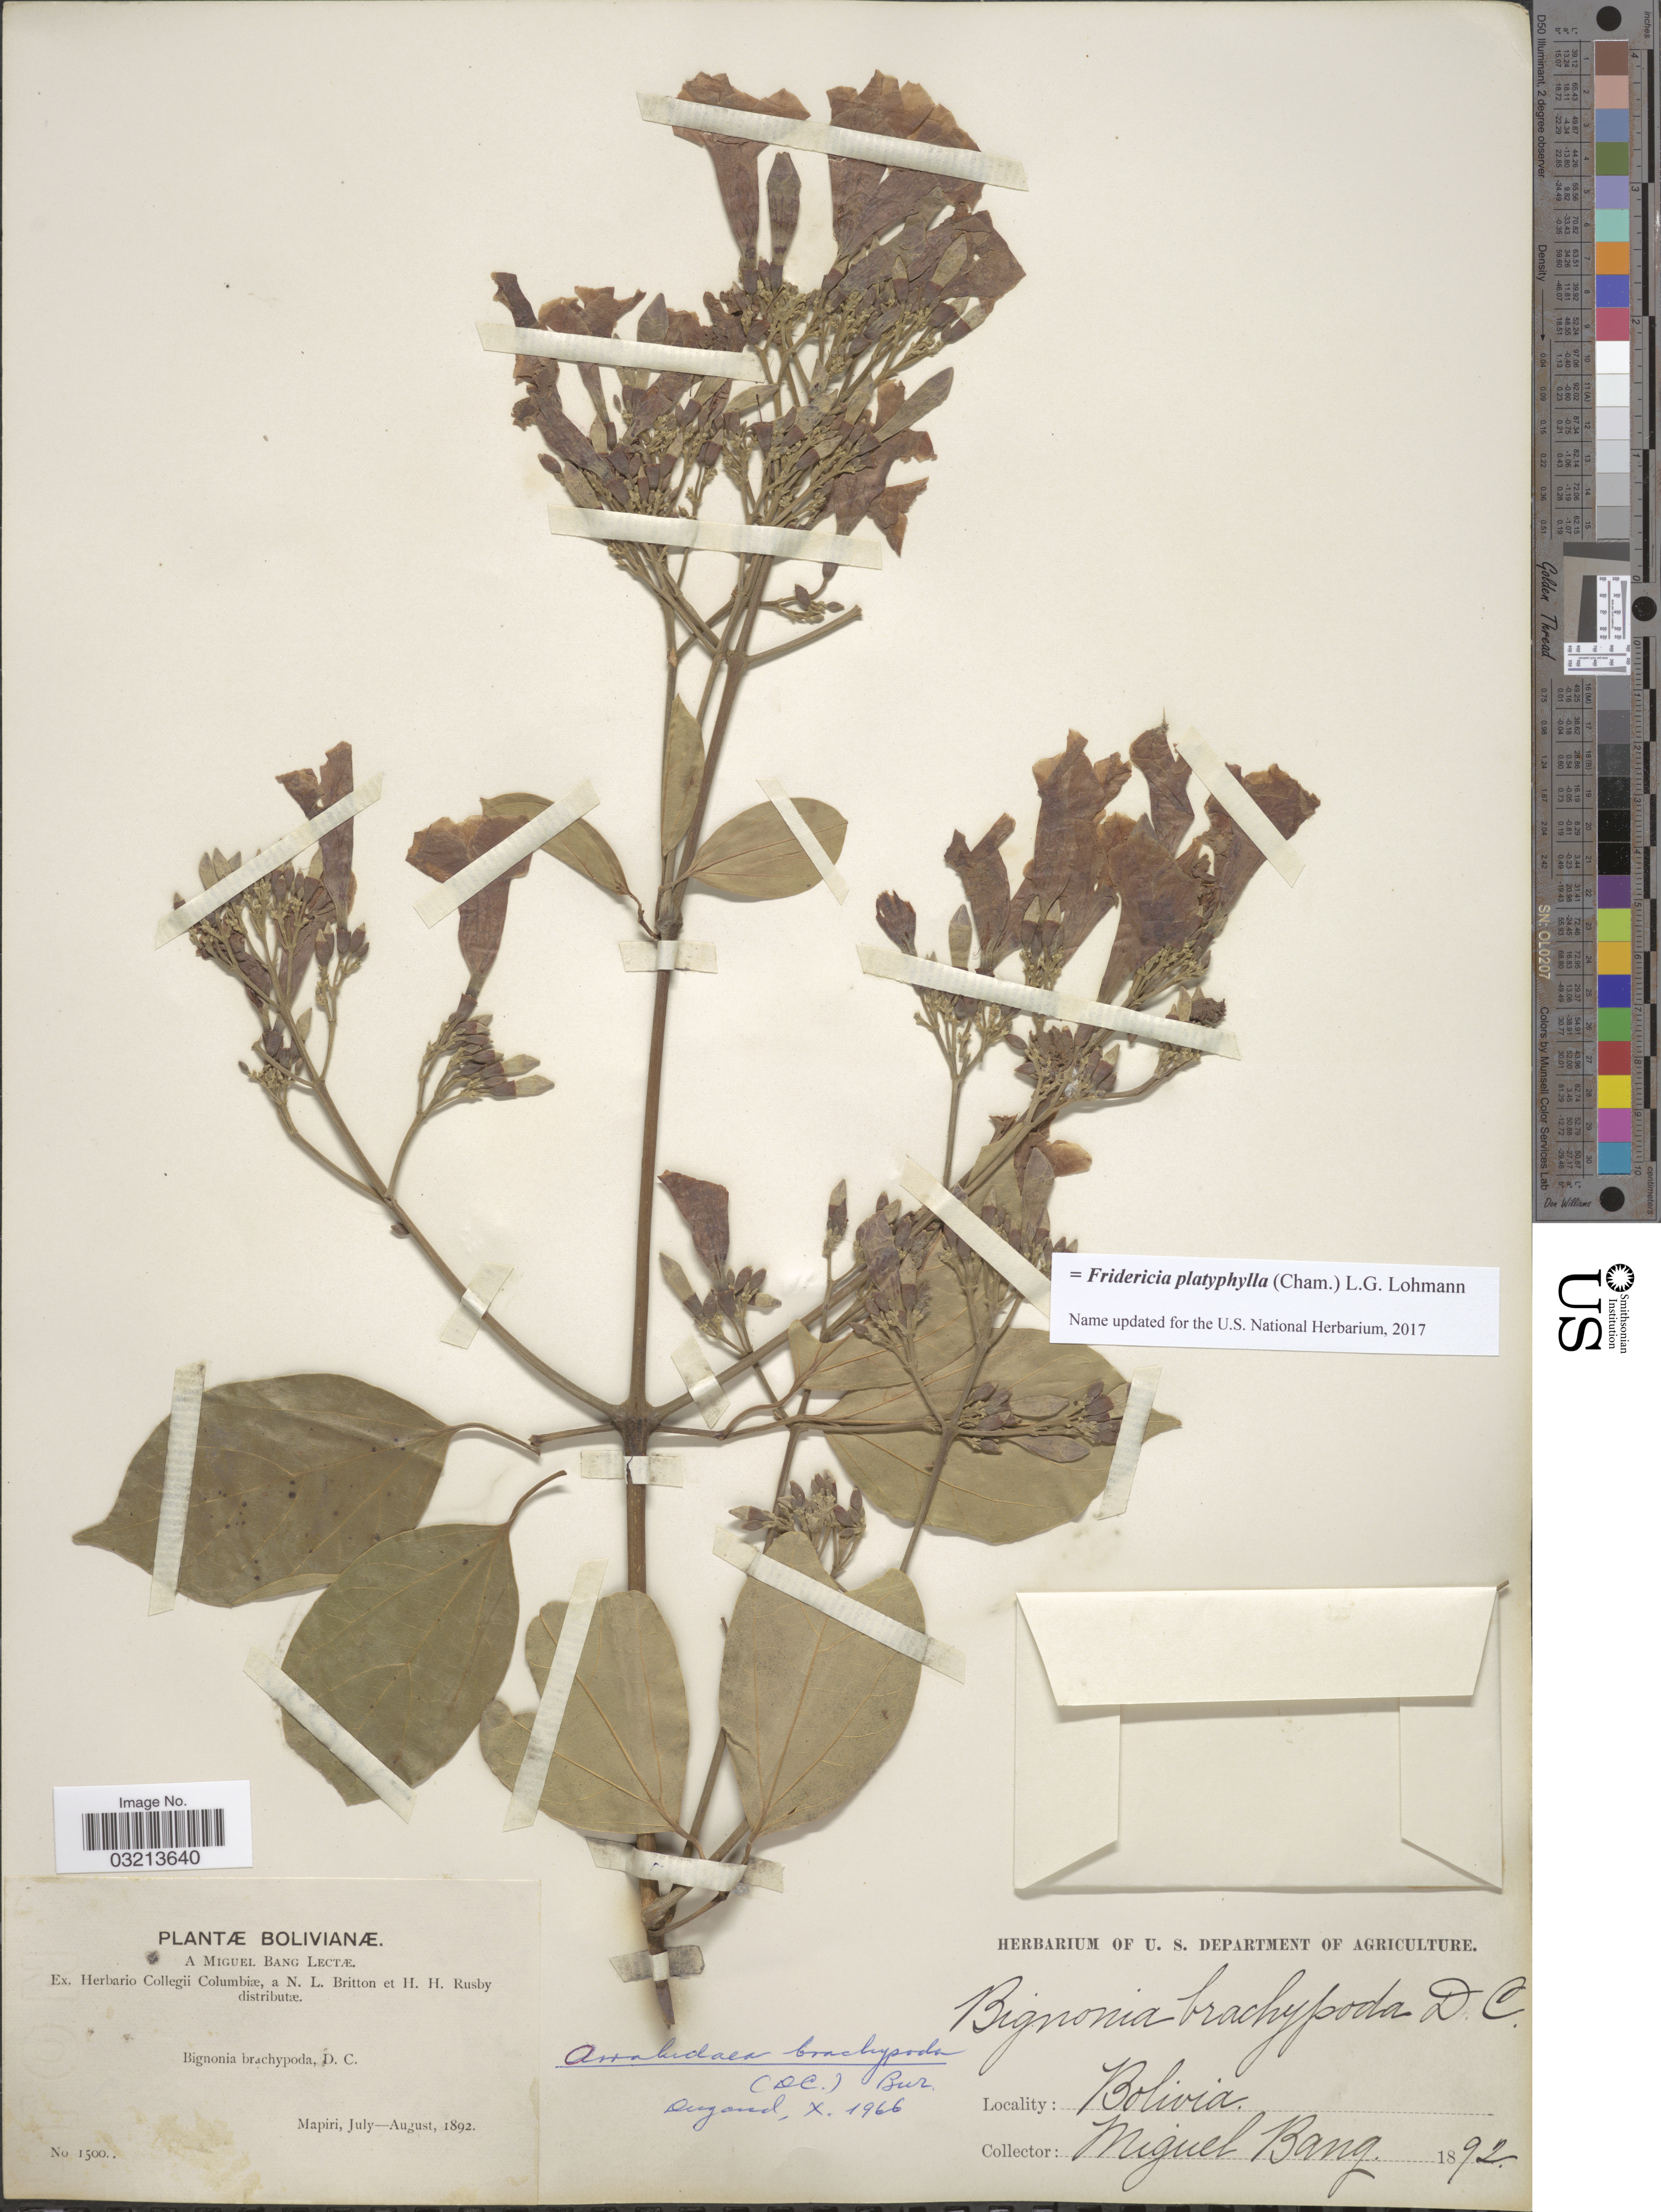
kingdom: Plantae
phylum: Tracheophyta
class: Magnoliopsida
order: Lamiales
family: Bignoniaceae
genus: Fridericia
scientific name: Fridericia platyphylla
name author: (Cham.) L.G. Lohmann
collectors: M. Bang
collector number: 1500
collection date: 1892-07/1892-08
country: Bolivia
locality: Mapiri.